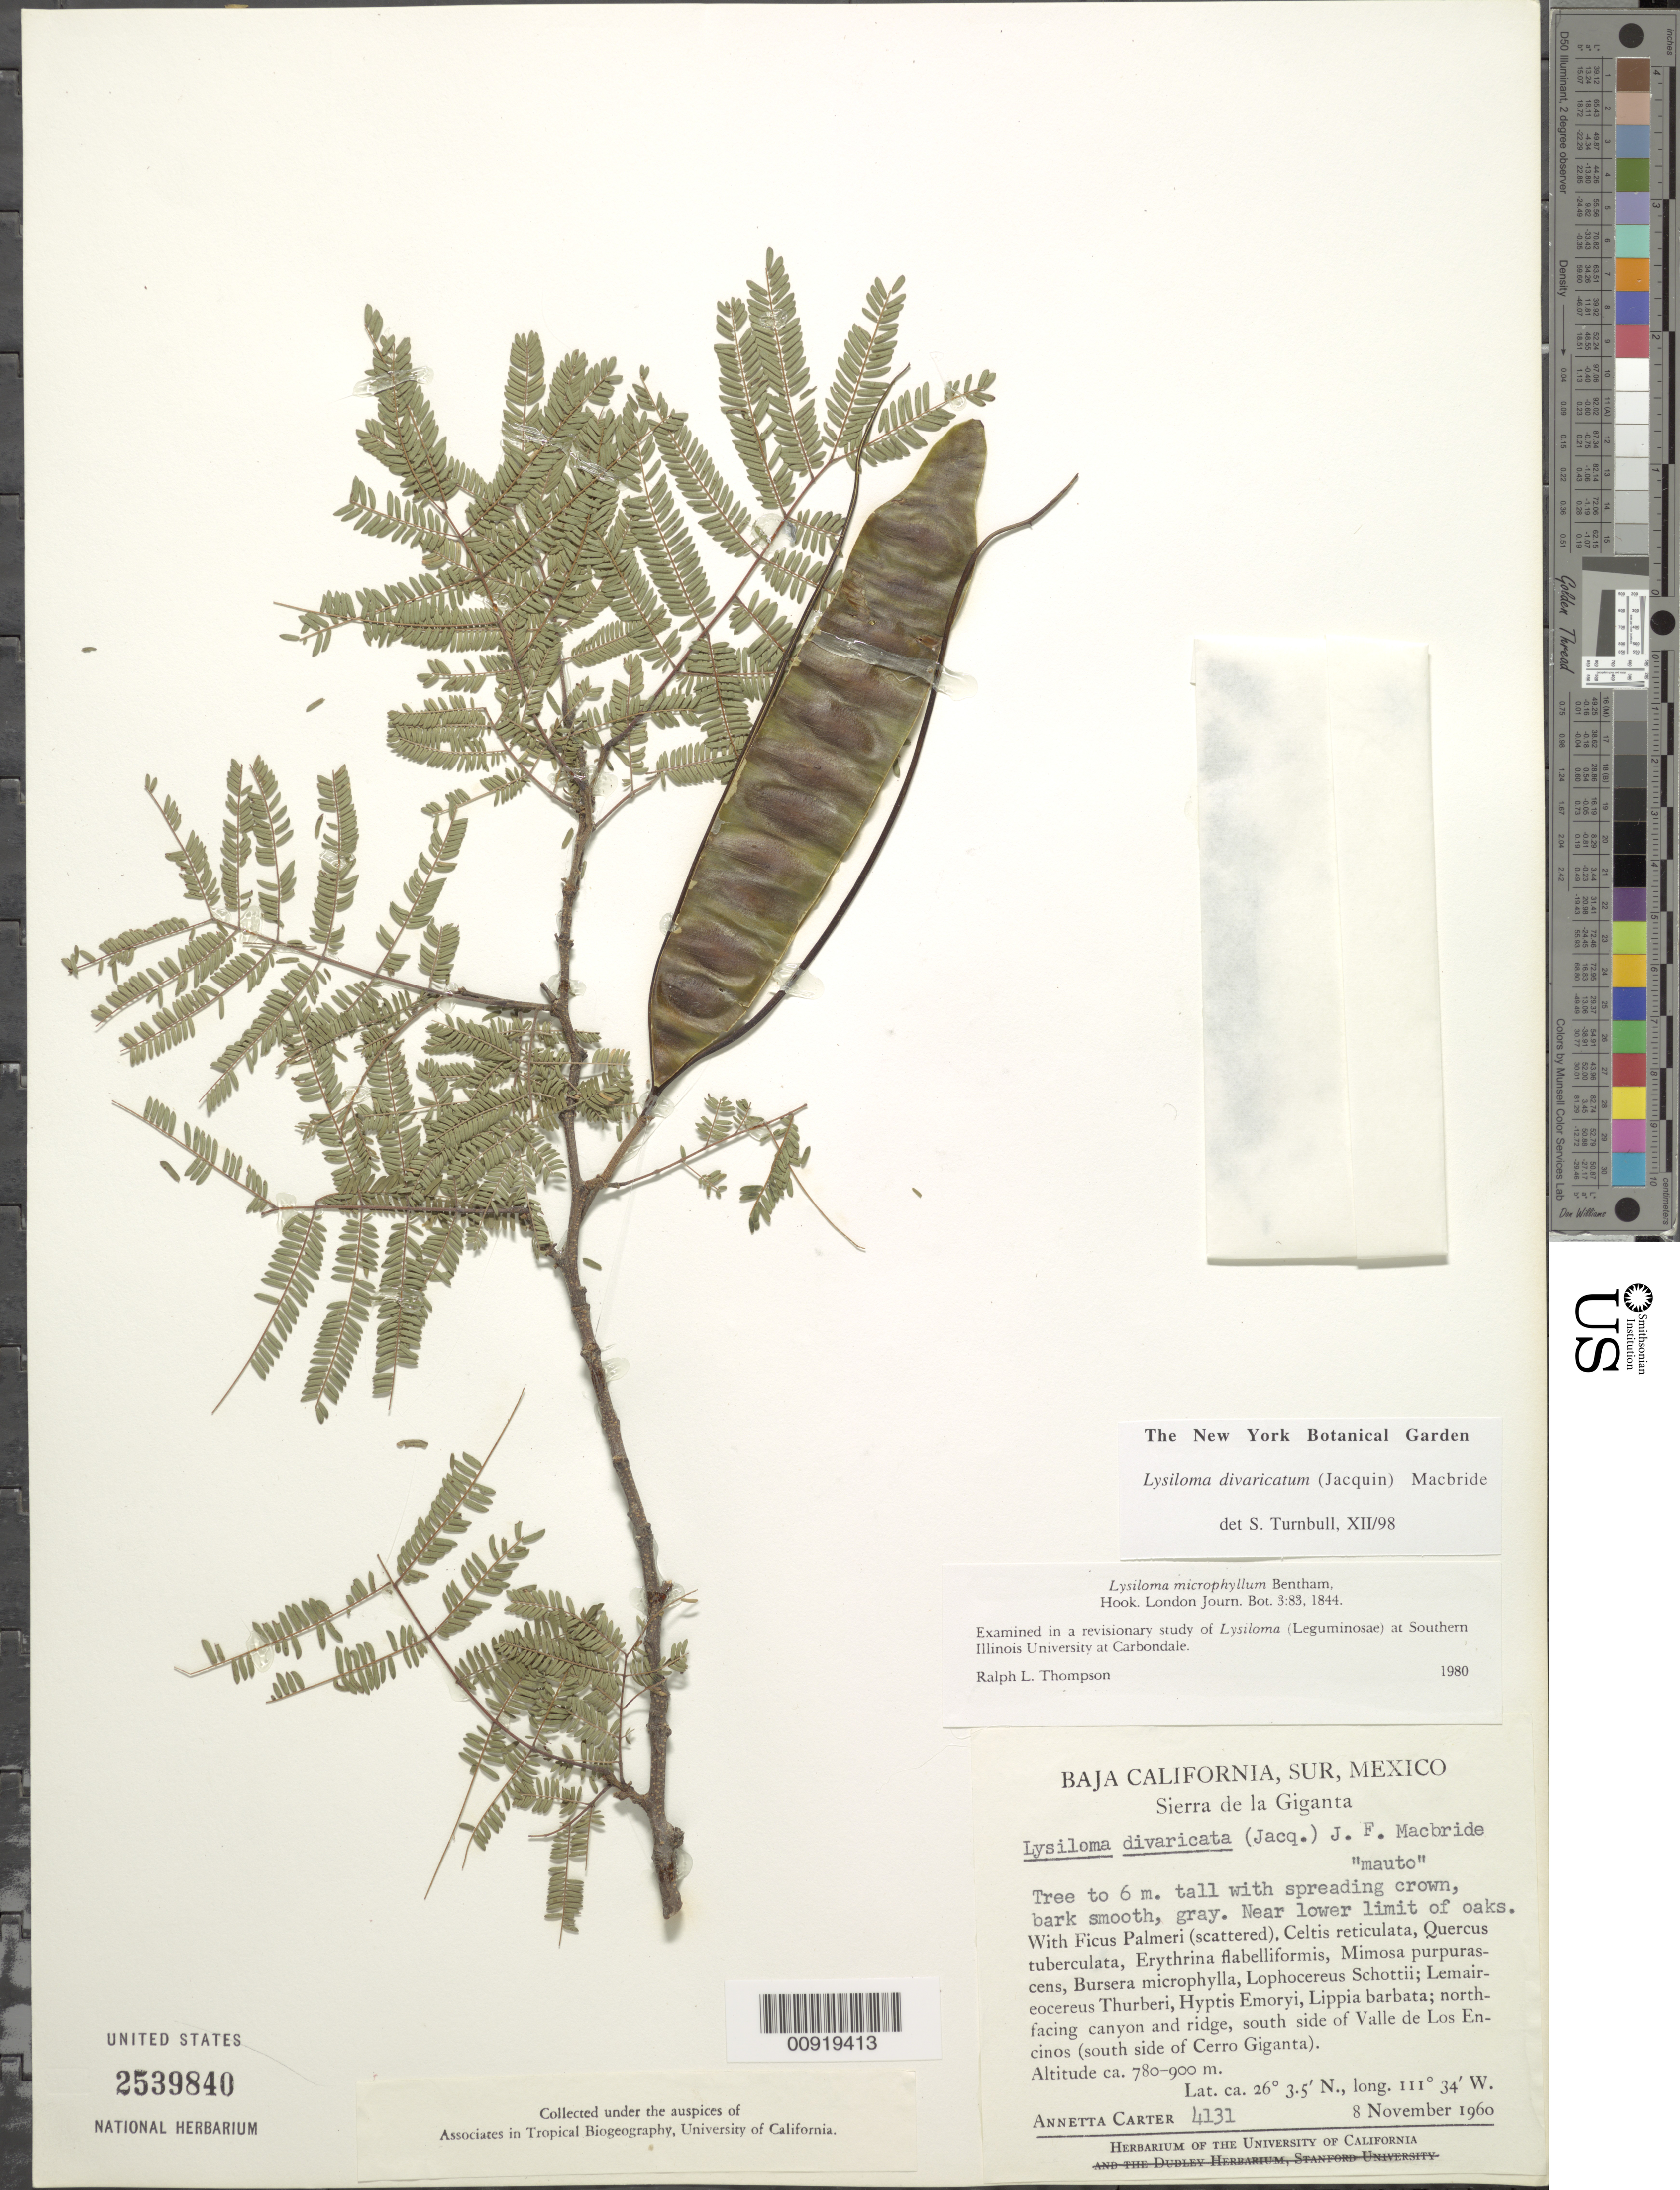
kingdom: Plantae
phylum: Tracheophyta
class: Magnoliopsida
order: Fabales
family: Fabaceae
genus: Lysiloma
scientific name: Lysiloma divaricatum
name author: (Jacq.) J.F. Macbr.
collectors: A. Carter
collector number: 4131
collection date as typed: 08 Nov 1960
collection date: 1960-11-08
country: Mexico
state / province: Baja California Sur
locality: North-facing canyon and ridge, south side of Valle de Los Encinos (south side of Cerro Giganta), Baja California Sur.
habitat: Near lower limit of oaks. With Ficus Palmeri (scattered), Celtis reticulata, Quercus tuberculata, Erythrina flabelliformis, Mimosa purpurascens, Bursera microphylla, Lophocereus Schotti; Lemaireocereus thurberi, Hyptis emoryi, Lippia Barbata.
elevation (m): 900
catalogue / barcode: US 2539840